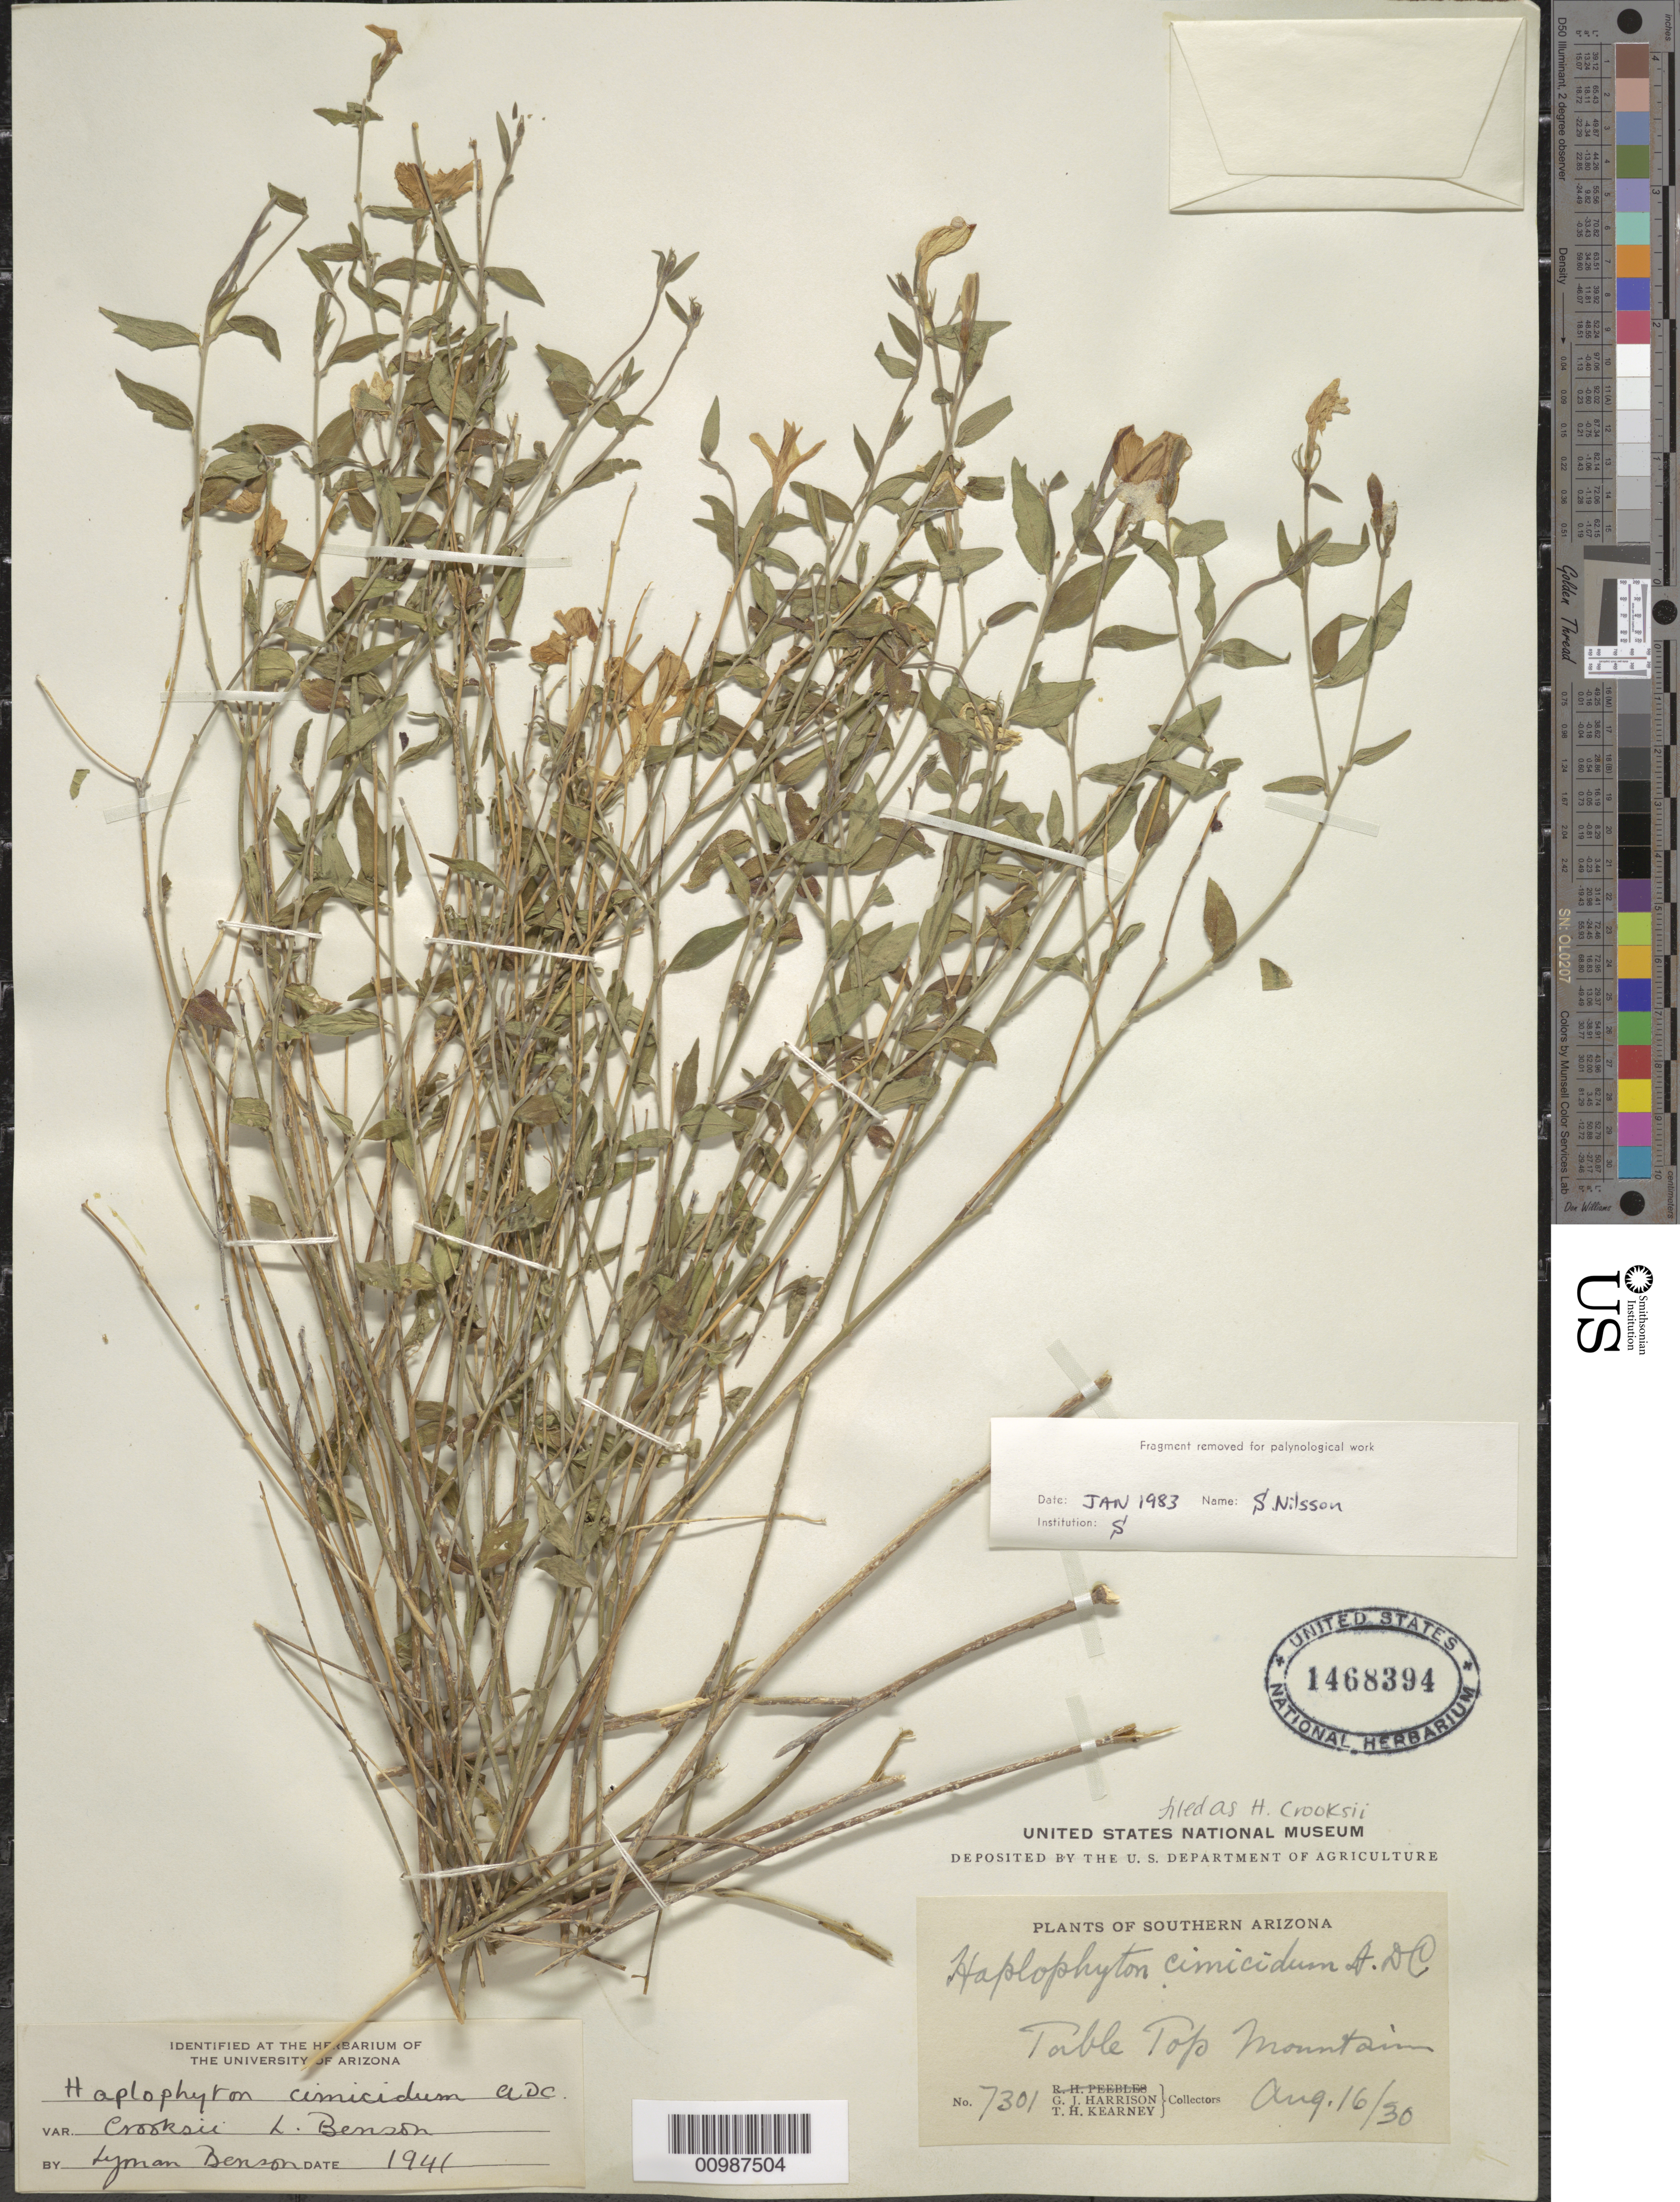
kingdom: Plantae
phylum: Tracheophyta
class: Magnoliopsida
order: Gentianales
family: Apocynaceae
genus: Haplophyton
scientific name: Haplophyton crooksii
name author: (L.D. Benson) L.D. Benson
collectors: G. J. Harrison & T. H. Kearney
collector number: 7301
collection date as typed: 16 Aug 1930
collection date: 1930-08-16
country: United States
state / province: Arizona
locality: Table Top Mountain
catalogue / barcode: US 1468394